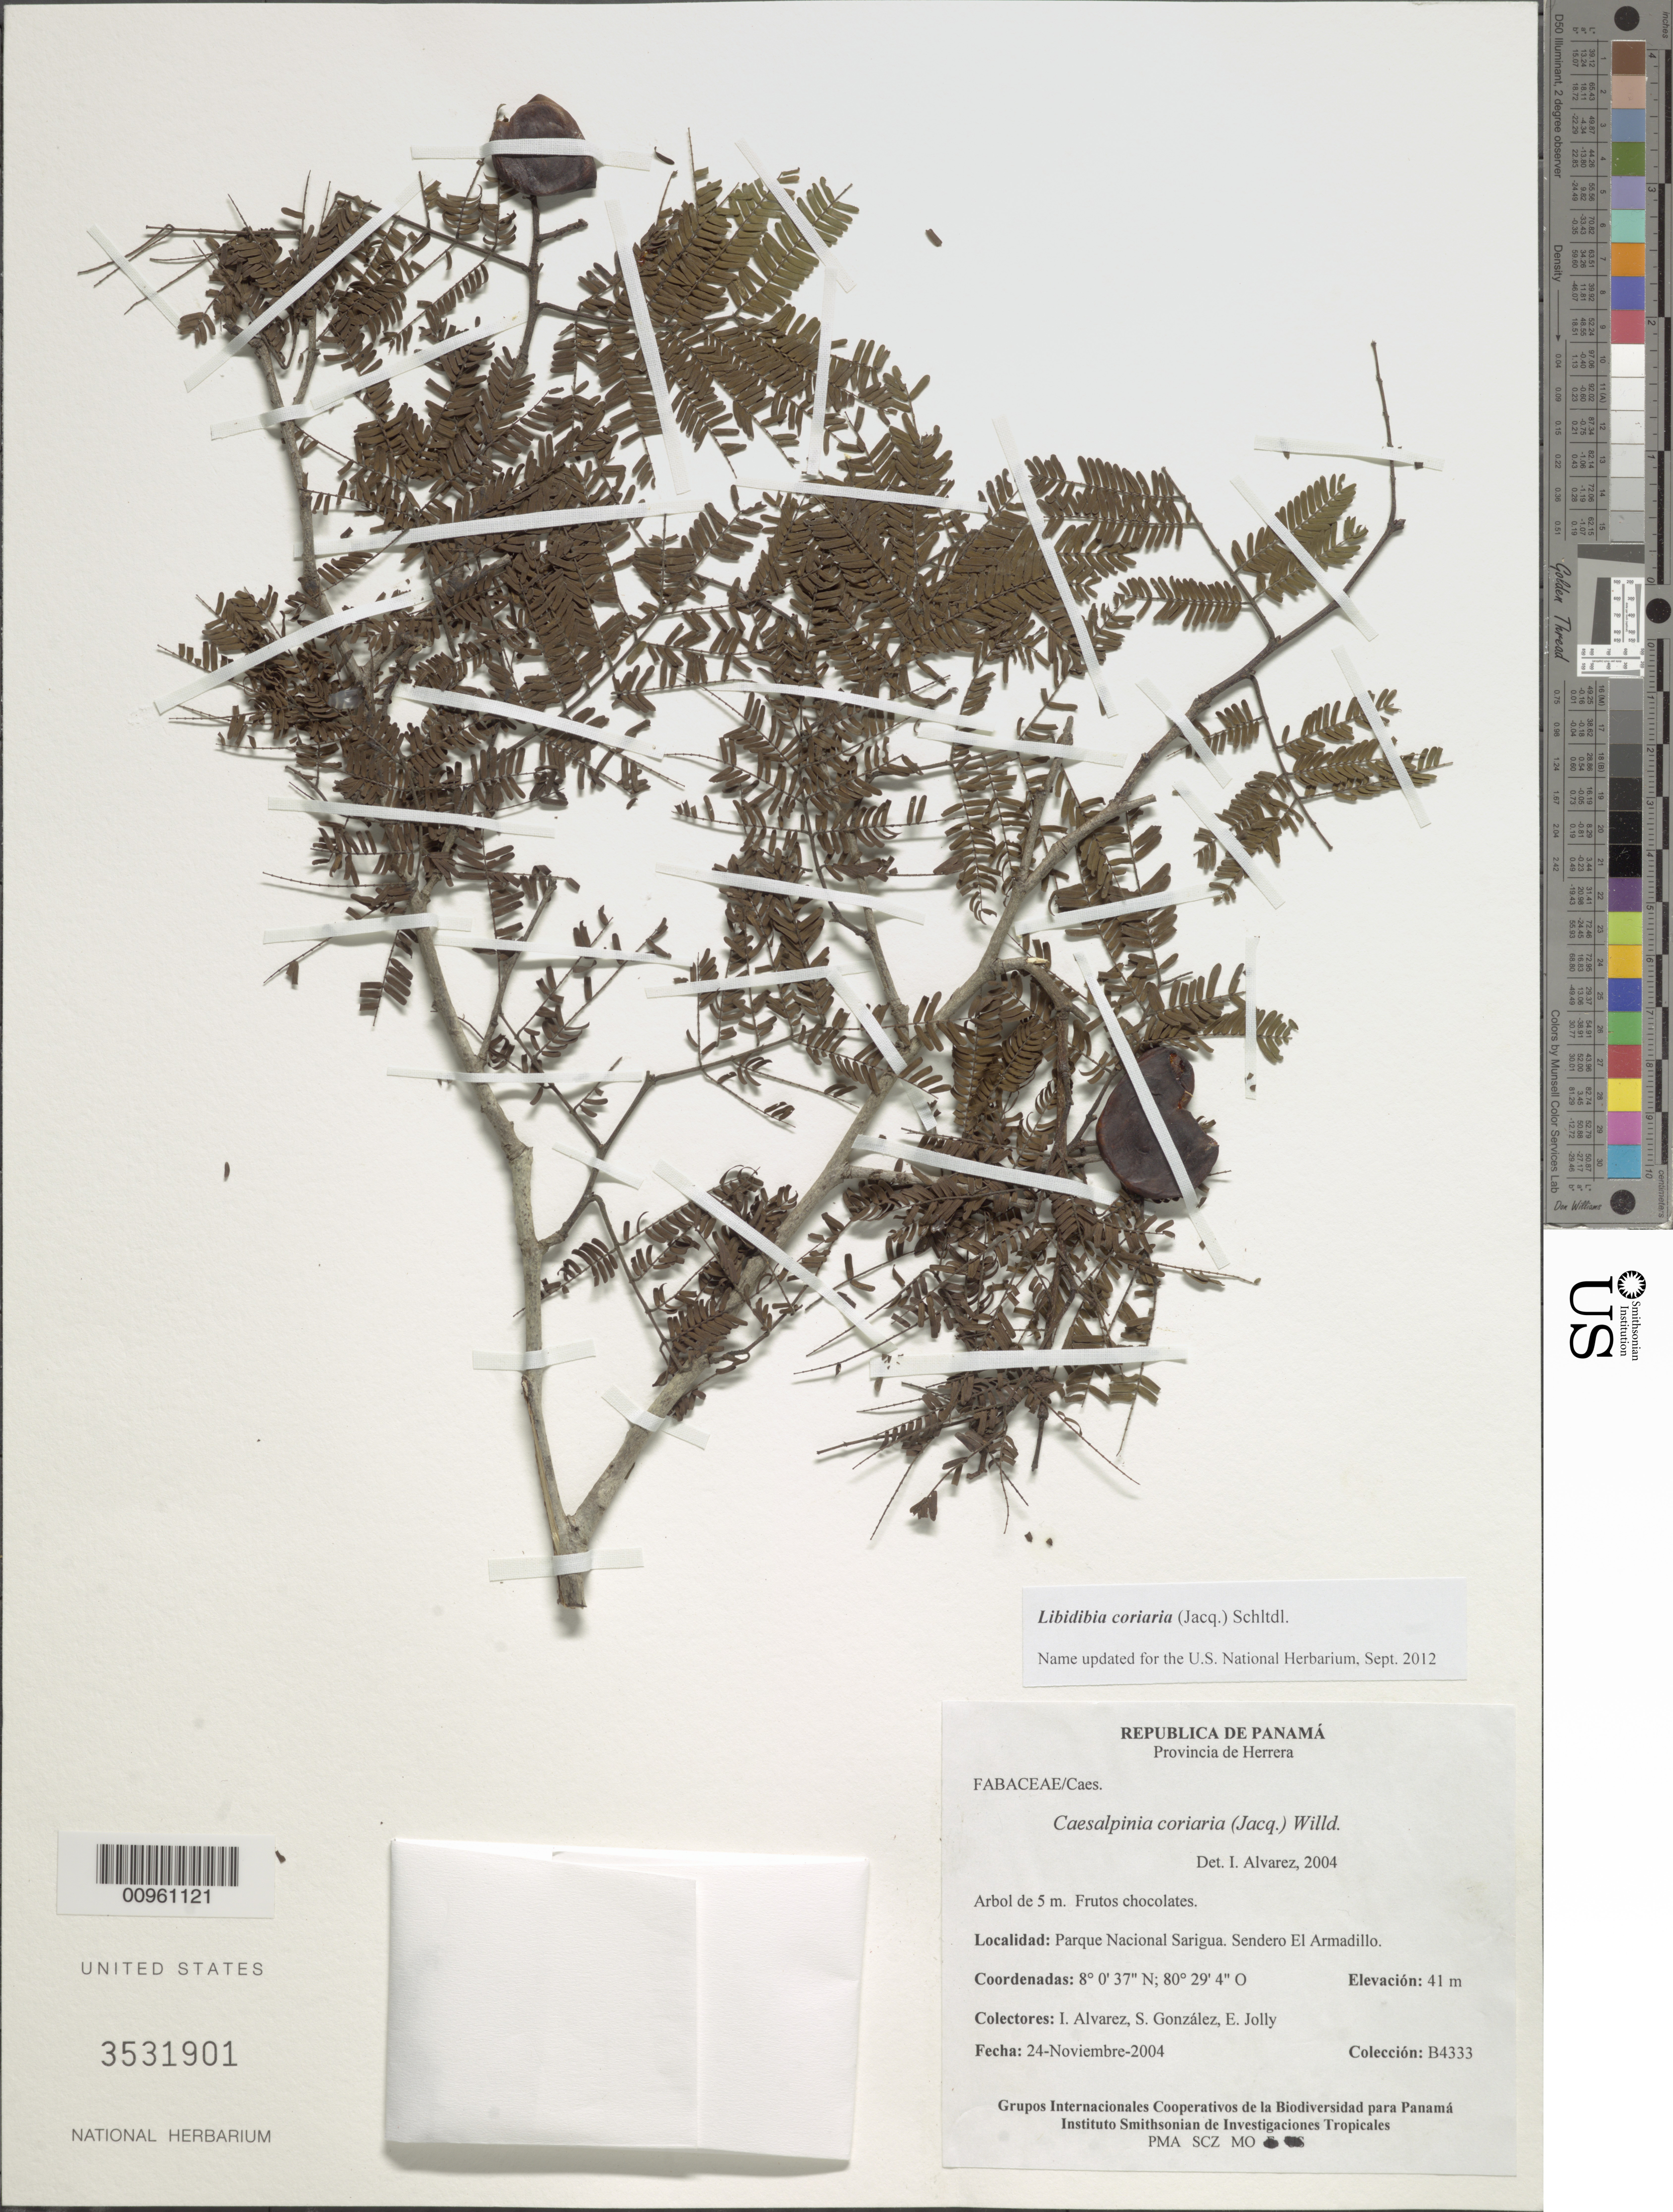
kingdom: Plantae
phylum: Tracheophyta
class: Magnoliopsida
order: Fabales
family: Fabaceae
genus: Libidibia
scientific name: Libidibia coriaria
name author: (Jacq.) Schltdl.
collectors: I. Alvarez, S. González & E. Jolly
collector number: B4333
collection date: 2004-11-24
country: Panama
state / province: Herrera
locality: Parque Nacional Sarigua, Sendero El Armadillo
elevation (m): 41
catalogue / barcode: US 3531901